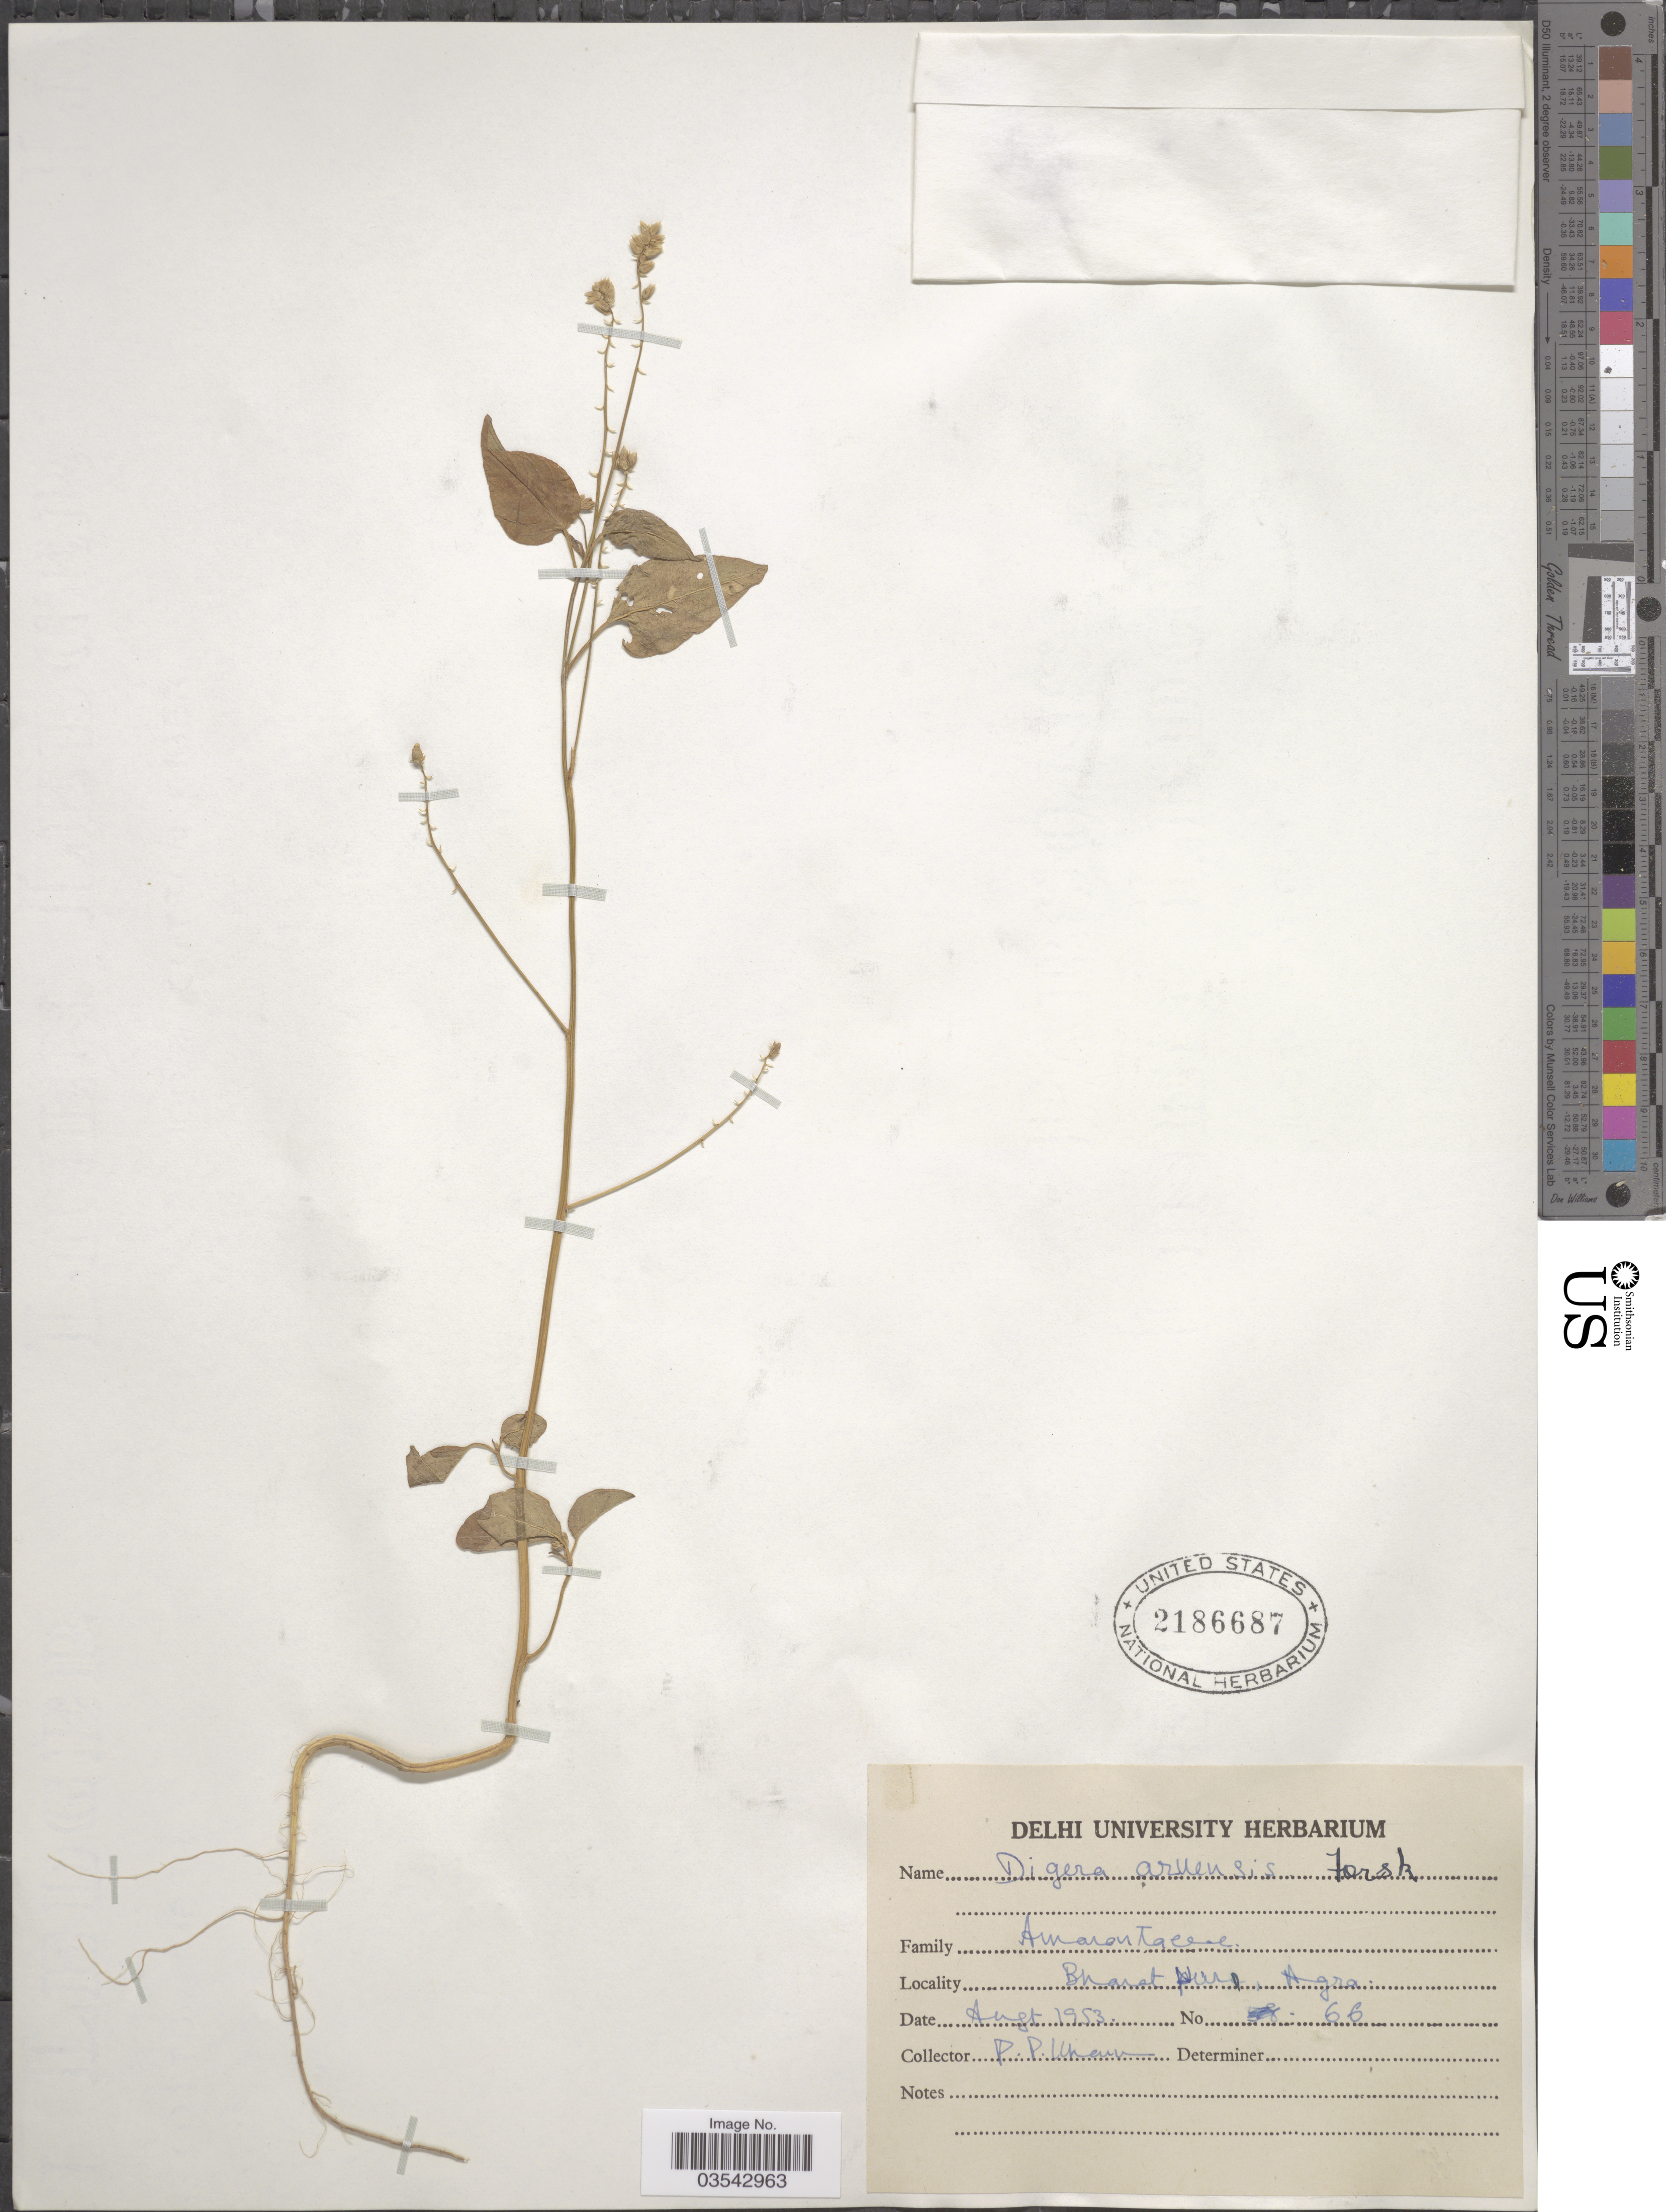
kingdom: Plantae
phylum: Tracheophyta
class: Magnoliopsida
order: Caryophyllales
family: Amaranthaceae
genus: Digera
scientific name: Digera muricata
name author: (L.) Mart.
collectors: P. Unanne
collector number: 66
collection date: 1953-08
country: India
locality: Bharatpur, Agra.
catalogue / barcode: US 2186687